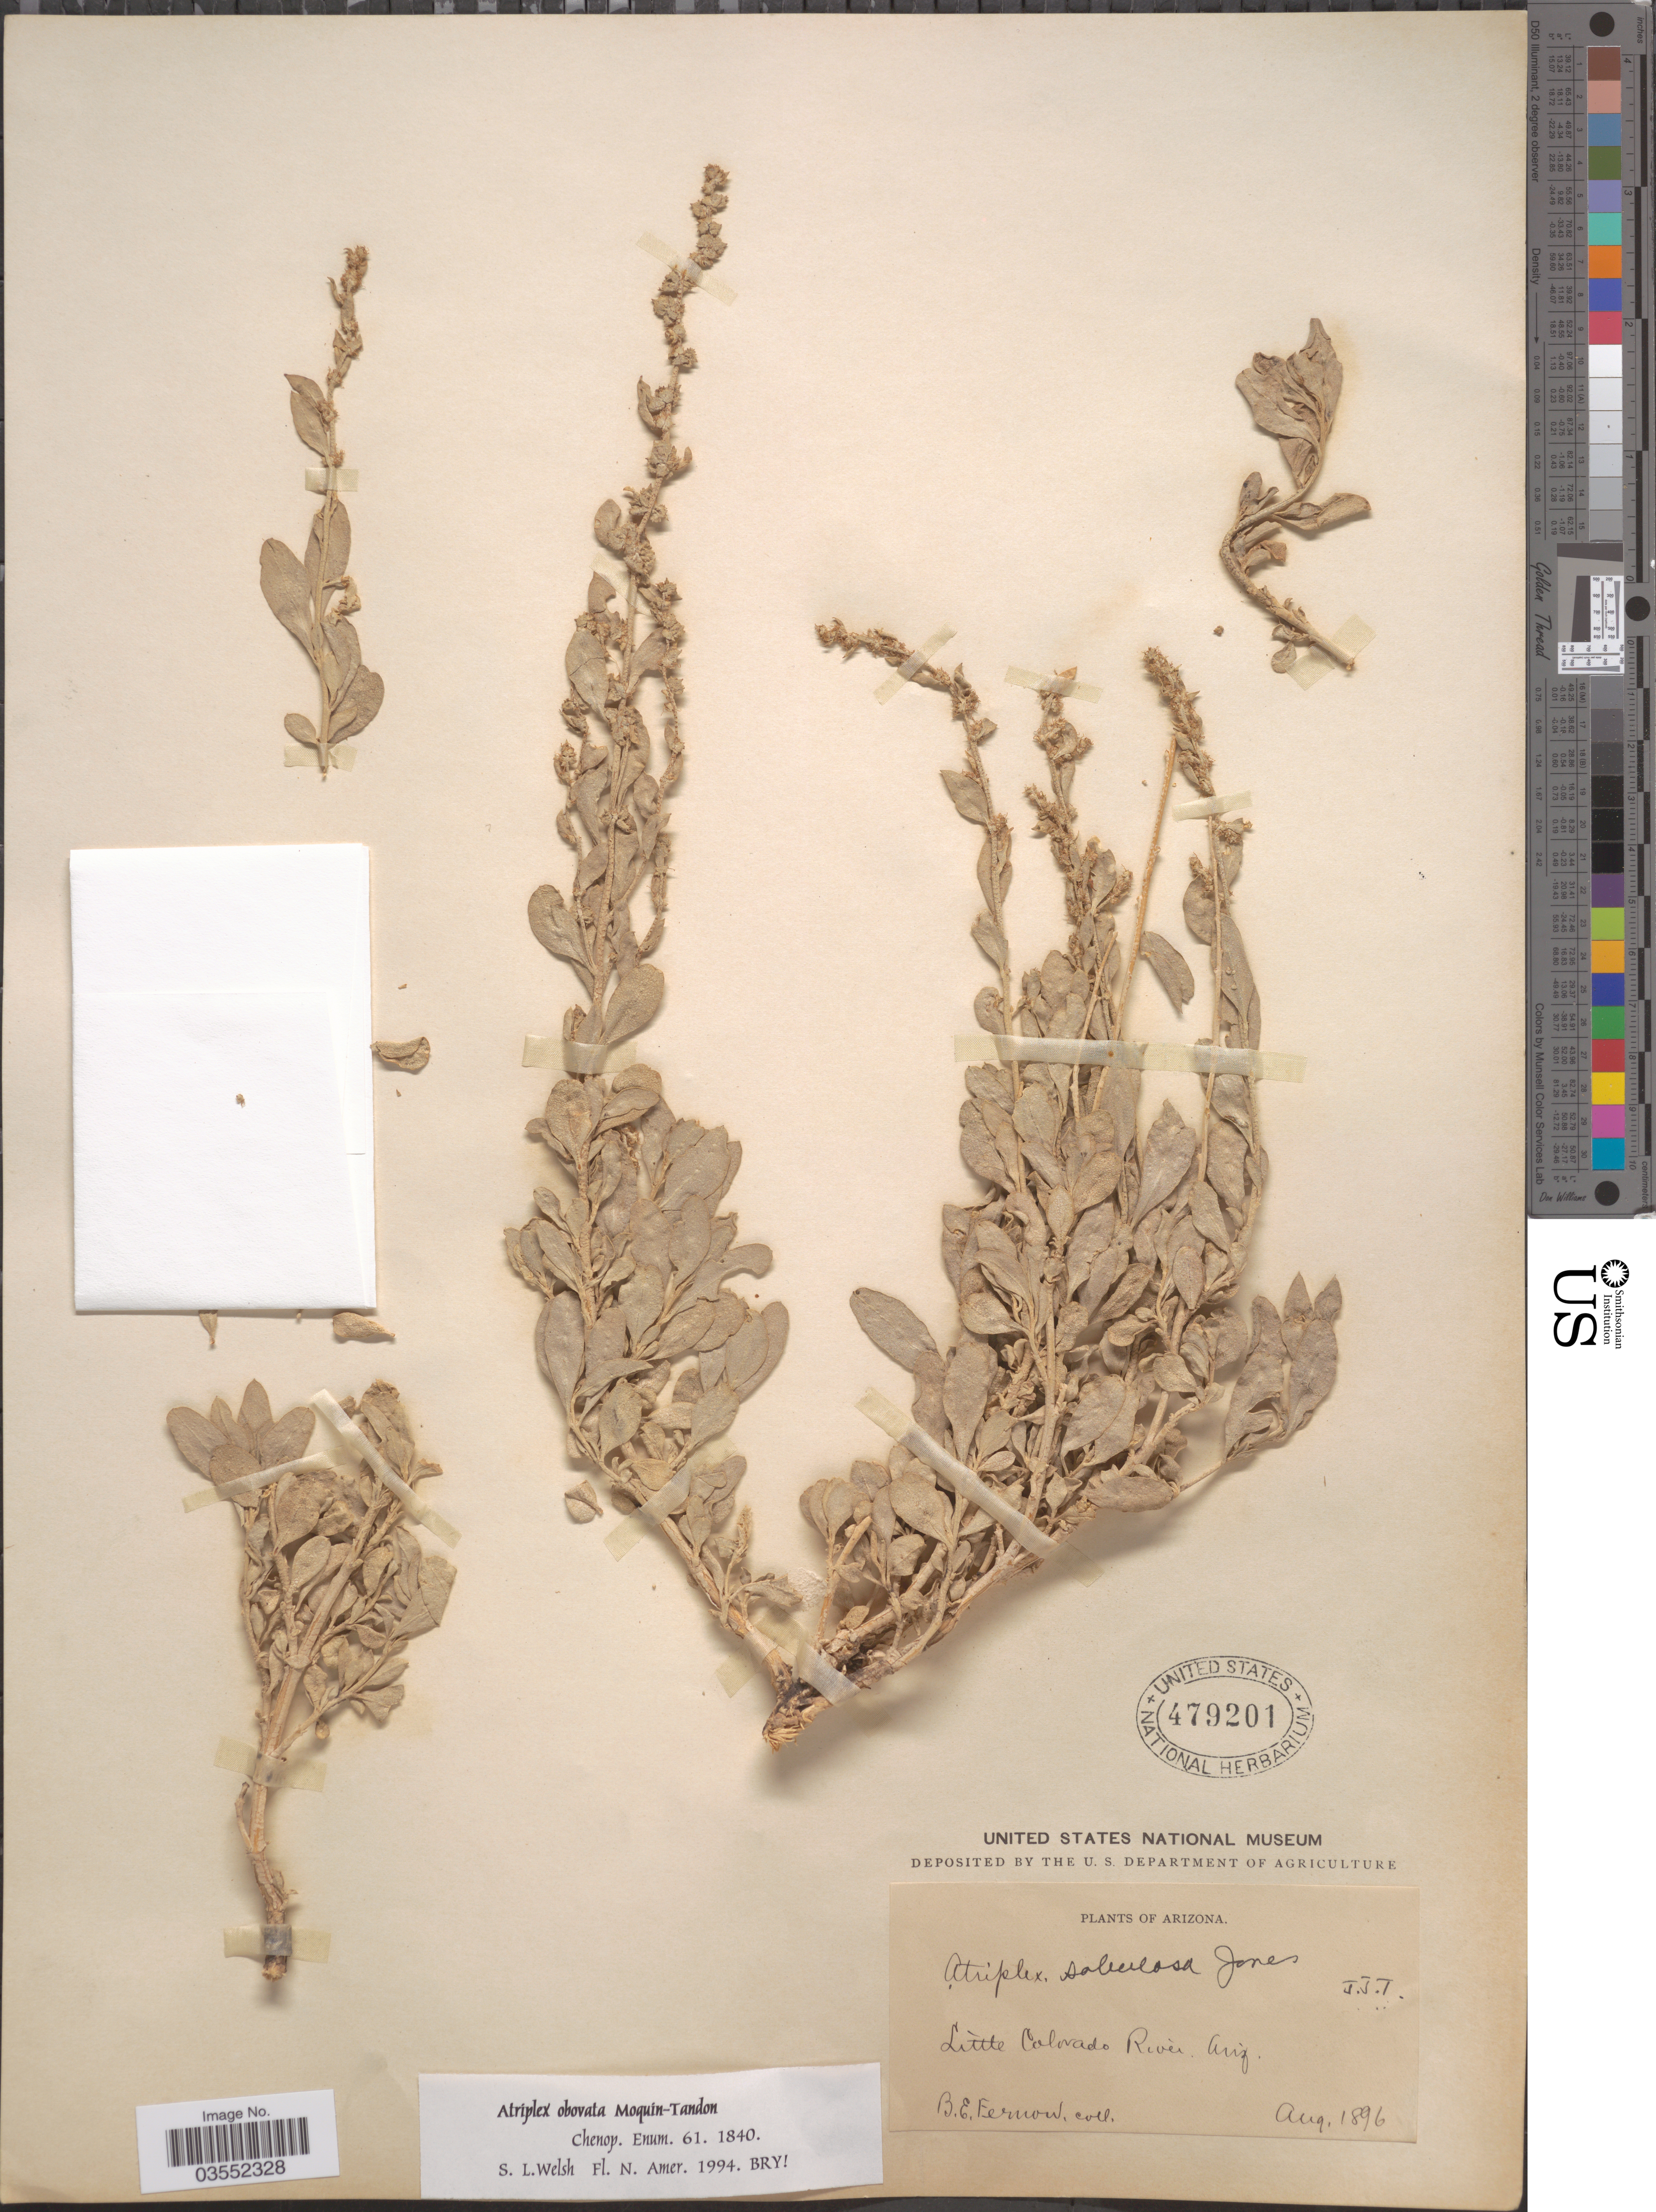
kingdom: Plantae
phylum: Tracheophyta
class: Magnoliopsida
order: Caryophyllales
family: Amaranthaceae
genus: Atriplex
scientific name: Atriplex obovata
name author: Moq.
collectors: B. Fernow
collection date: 1896-08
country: United States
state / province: Arizona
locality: Little Colorado River.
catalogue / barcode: US 479201